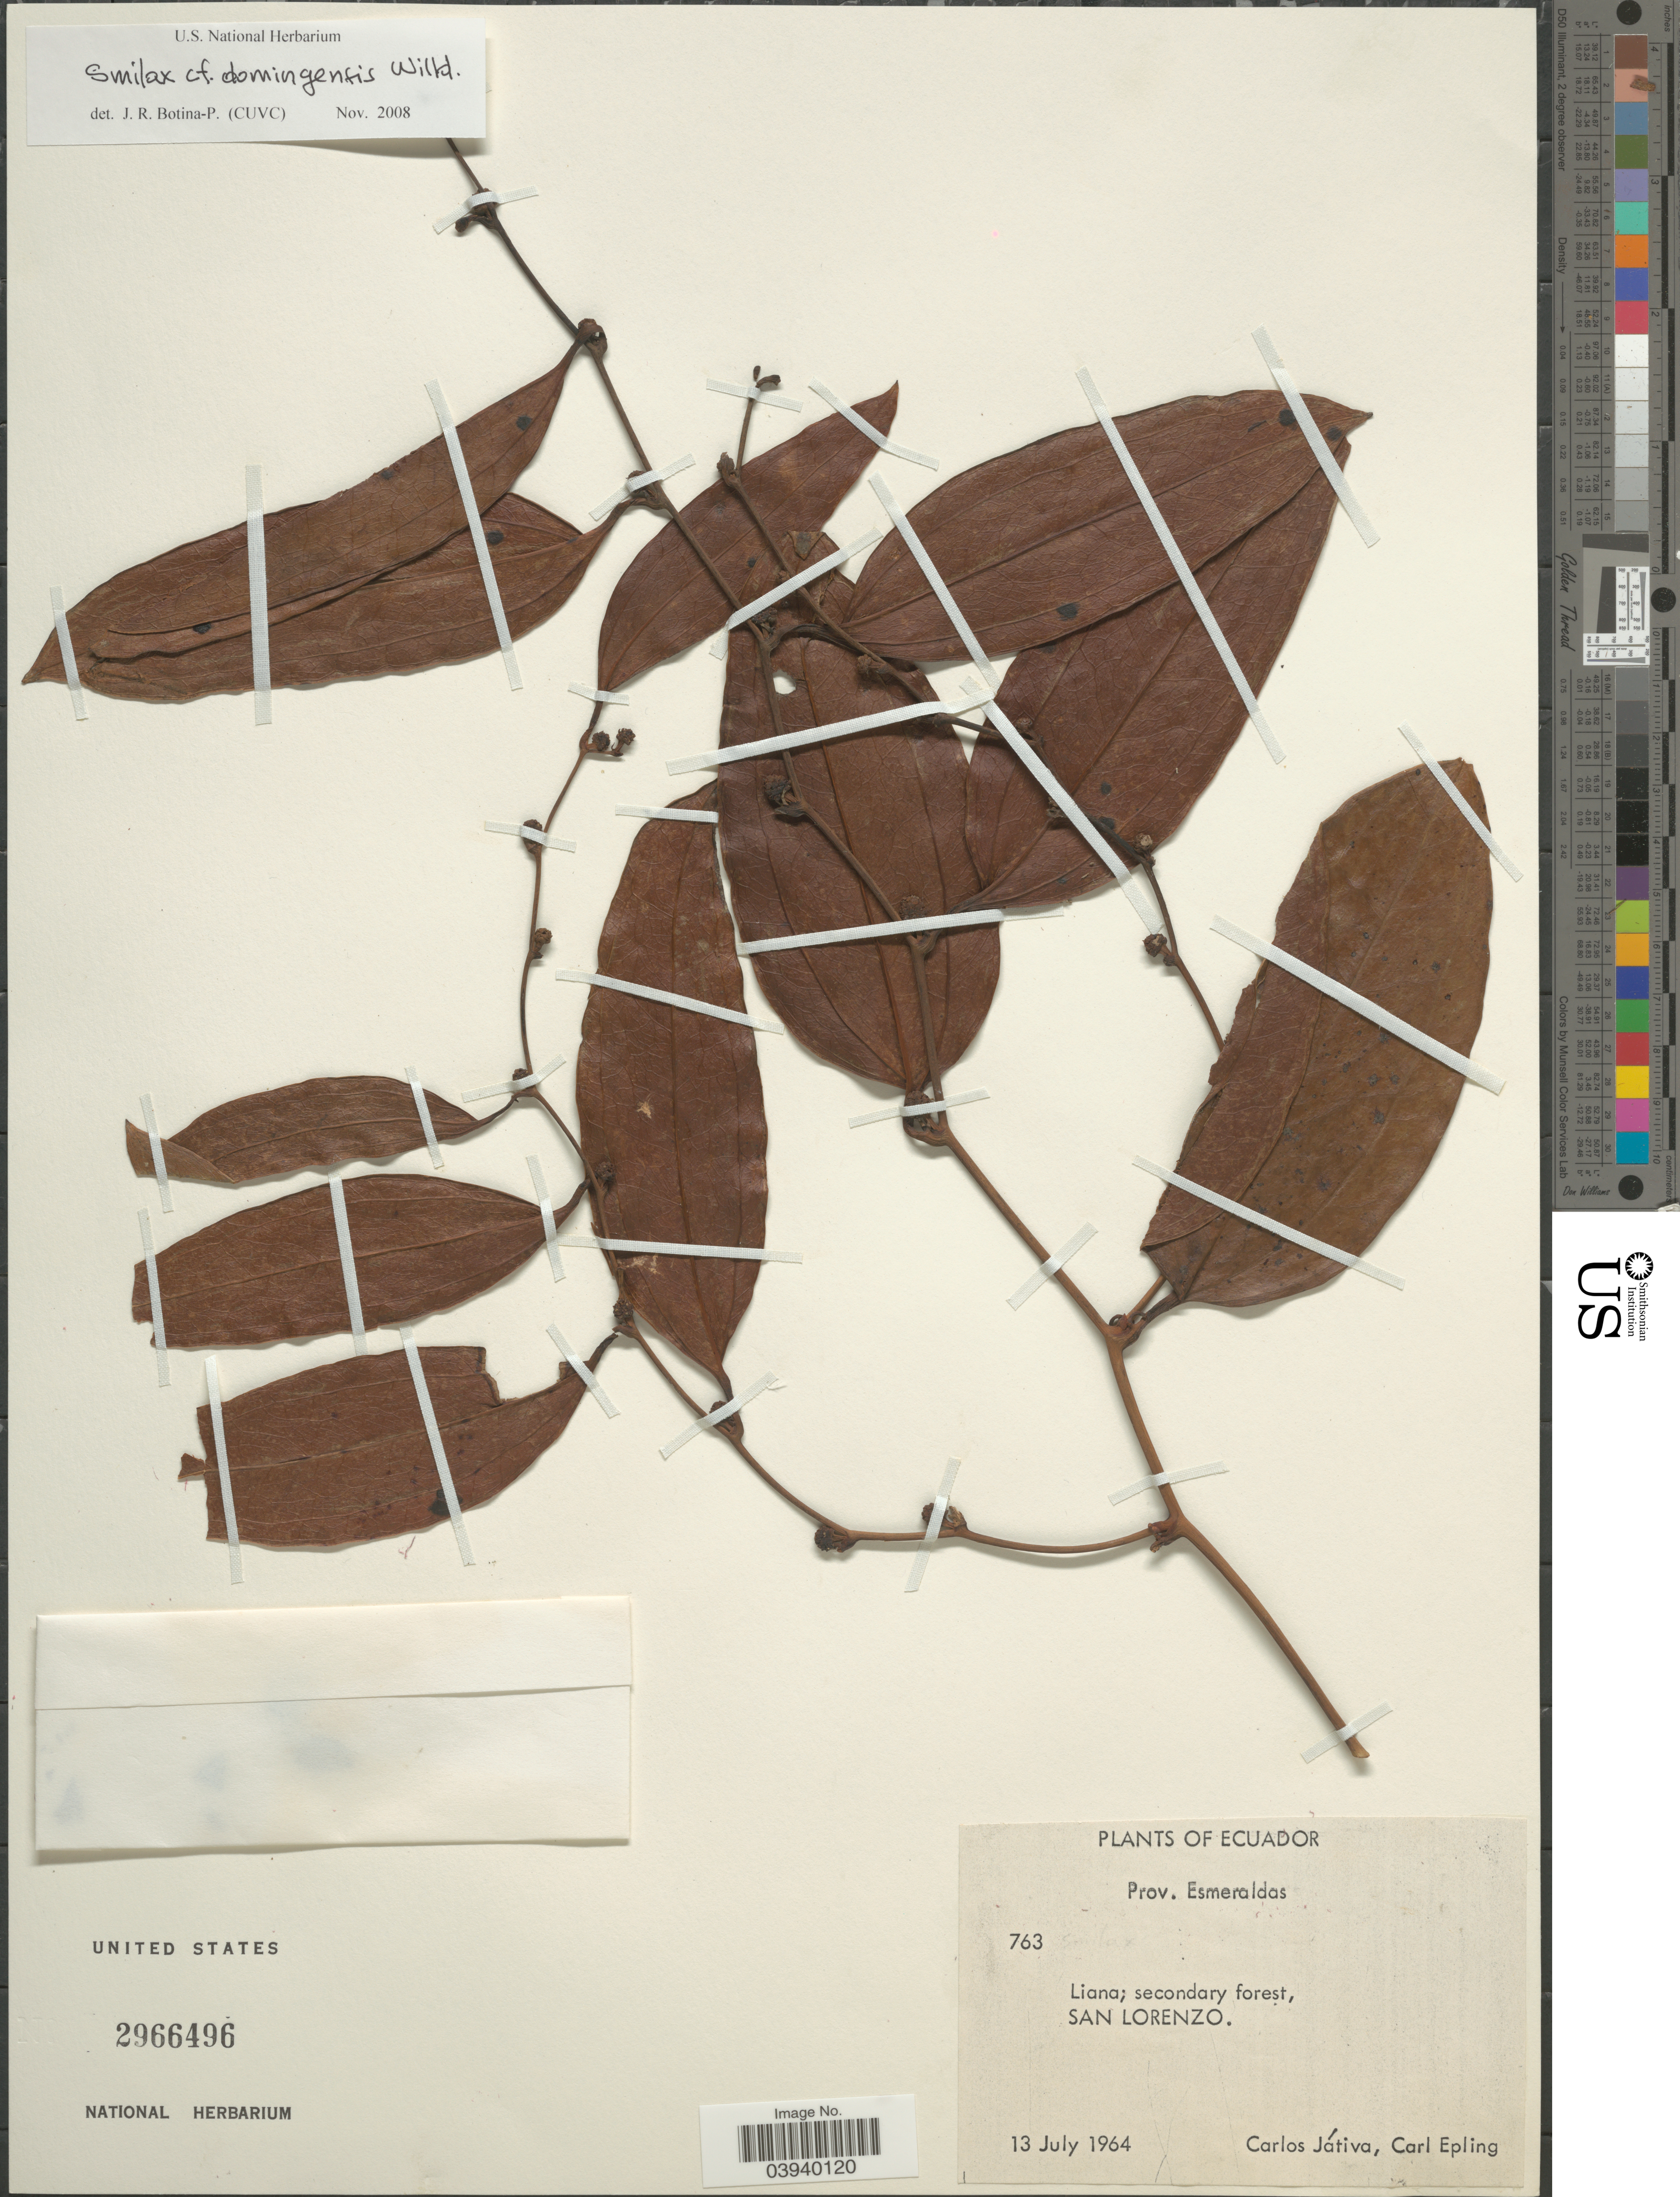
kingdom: Plantae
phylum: Tracheophyta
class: Liliopsida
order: Liliales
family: Smilacaceae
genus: Smilax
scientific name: Smilax domingensis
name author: Willd.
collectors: C. D. Játiva & C. C. Epling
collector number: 763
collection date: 1964-07-13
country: Ecuador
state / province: Esmeraldas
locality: Liana; secondary forest, San Lorenzo.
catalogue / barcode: US 2966496